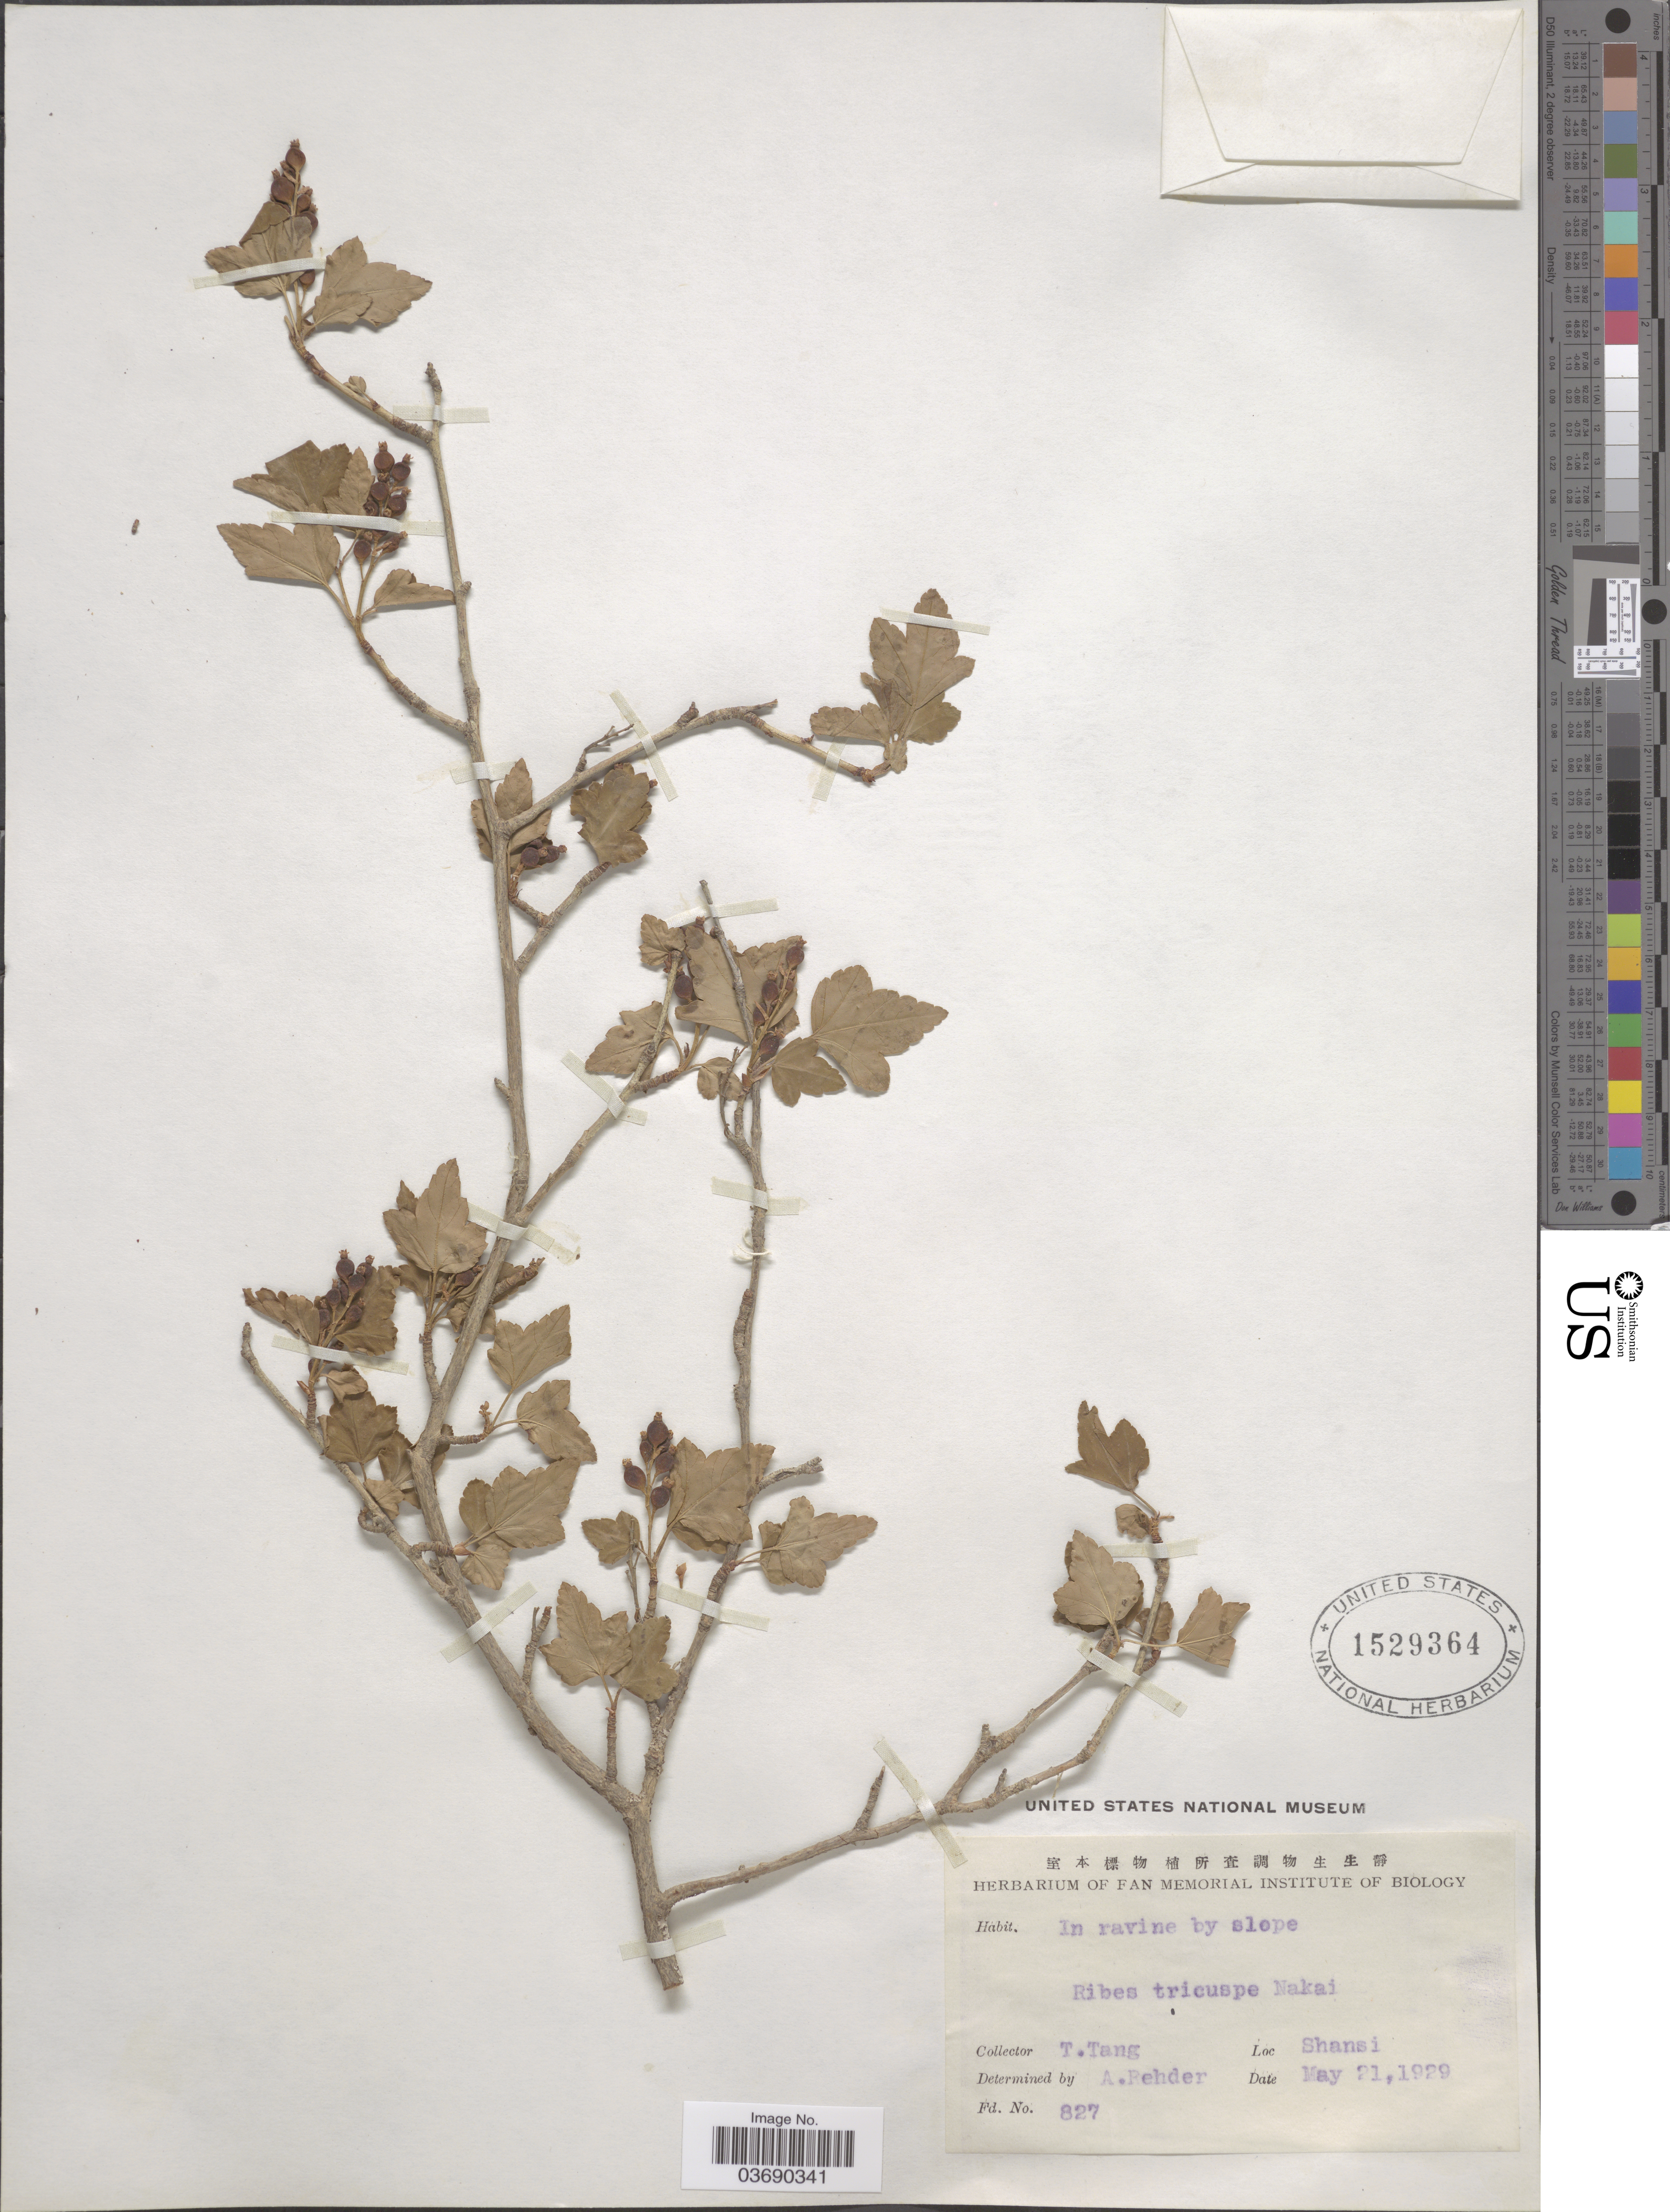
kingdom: Plantae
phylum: Tracheophyta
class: Magnoliopsida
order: Saxifragales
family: Grossulariaceae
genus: Ribes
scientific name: Ribes tricuspe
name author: Nakai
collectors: T. Tang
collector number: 827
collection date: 1929-05-21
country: China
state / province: Shanxi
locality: Shansi.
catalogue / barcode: US 1529364